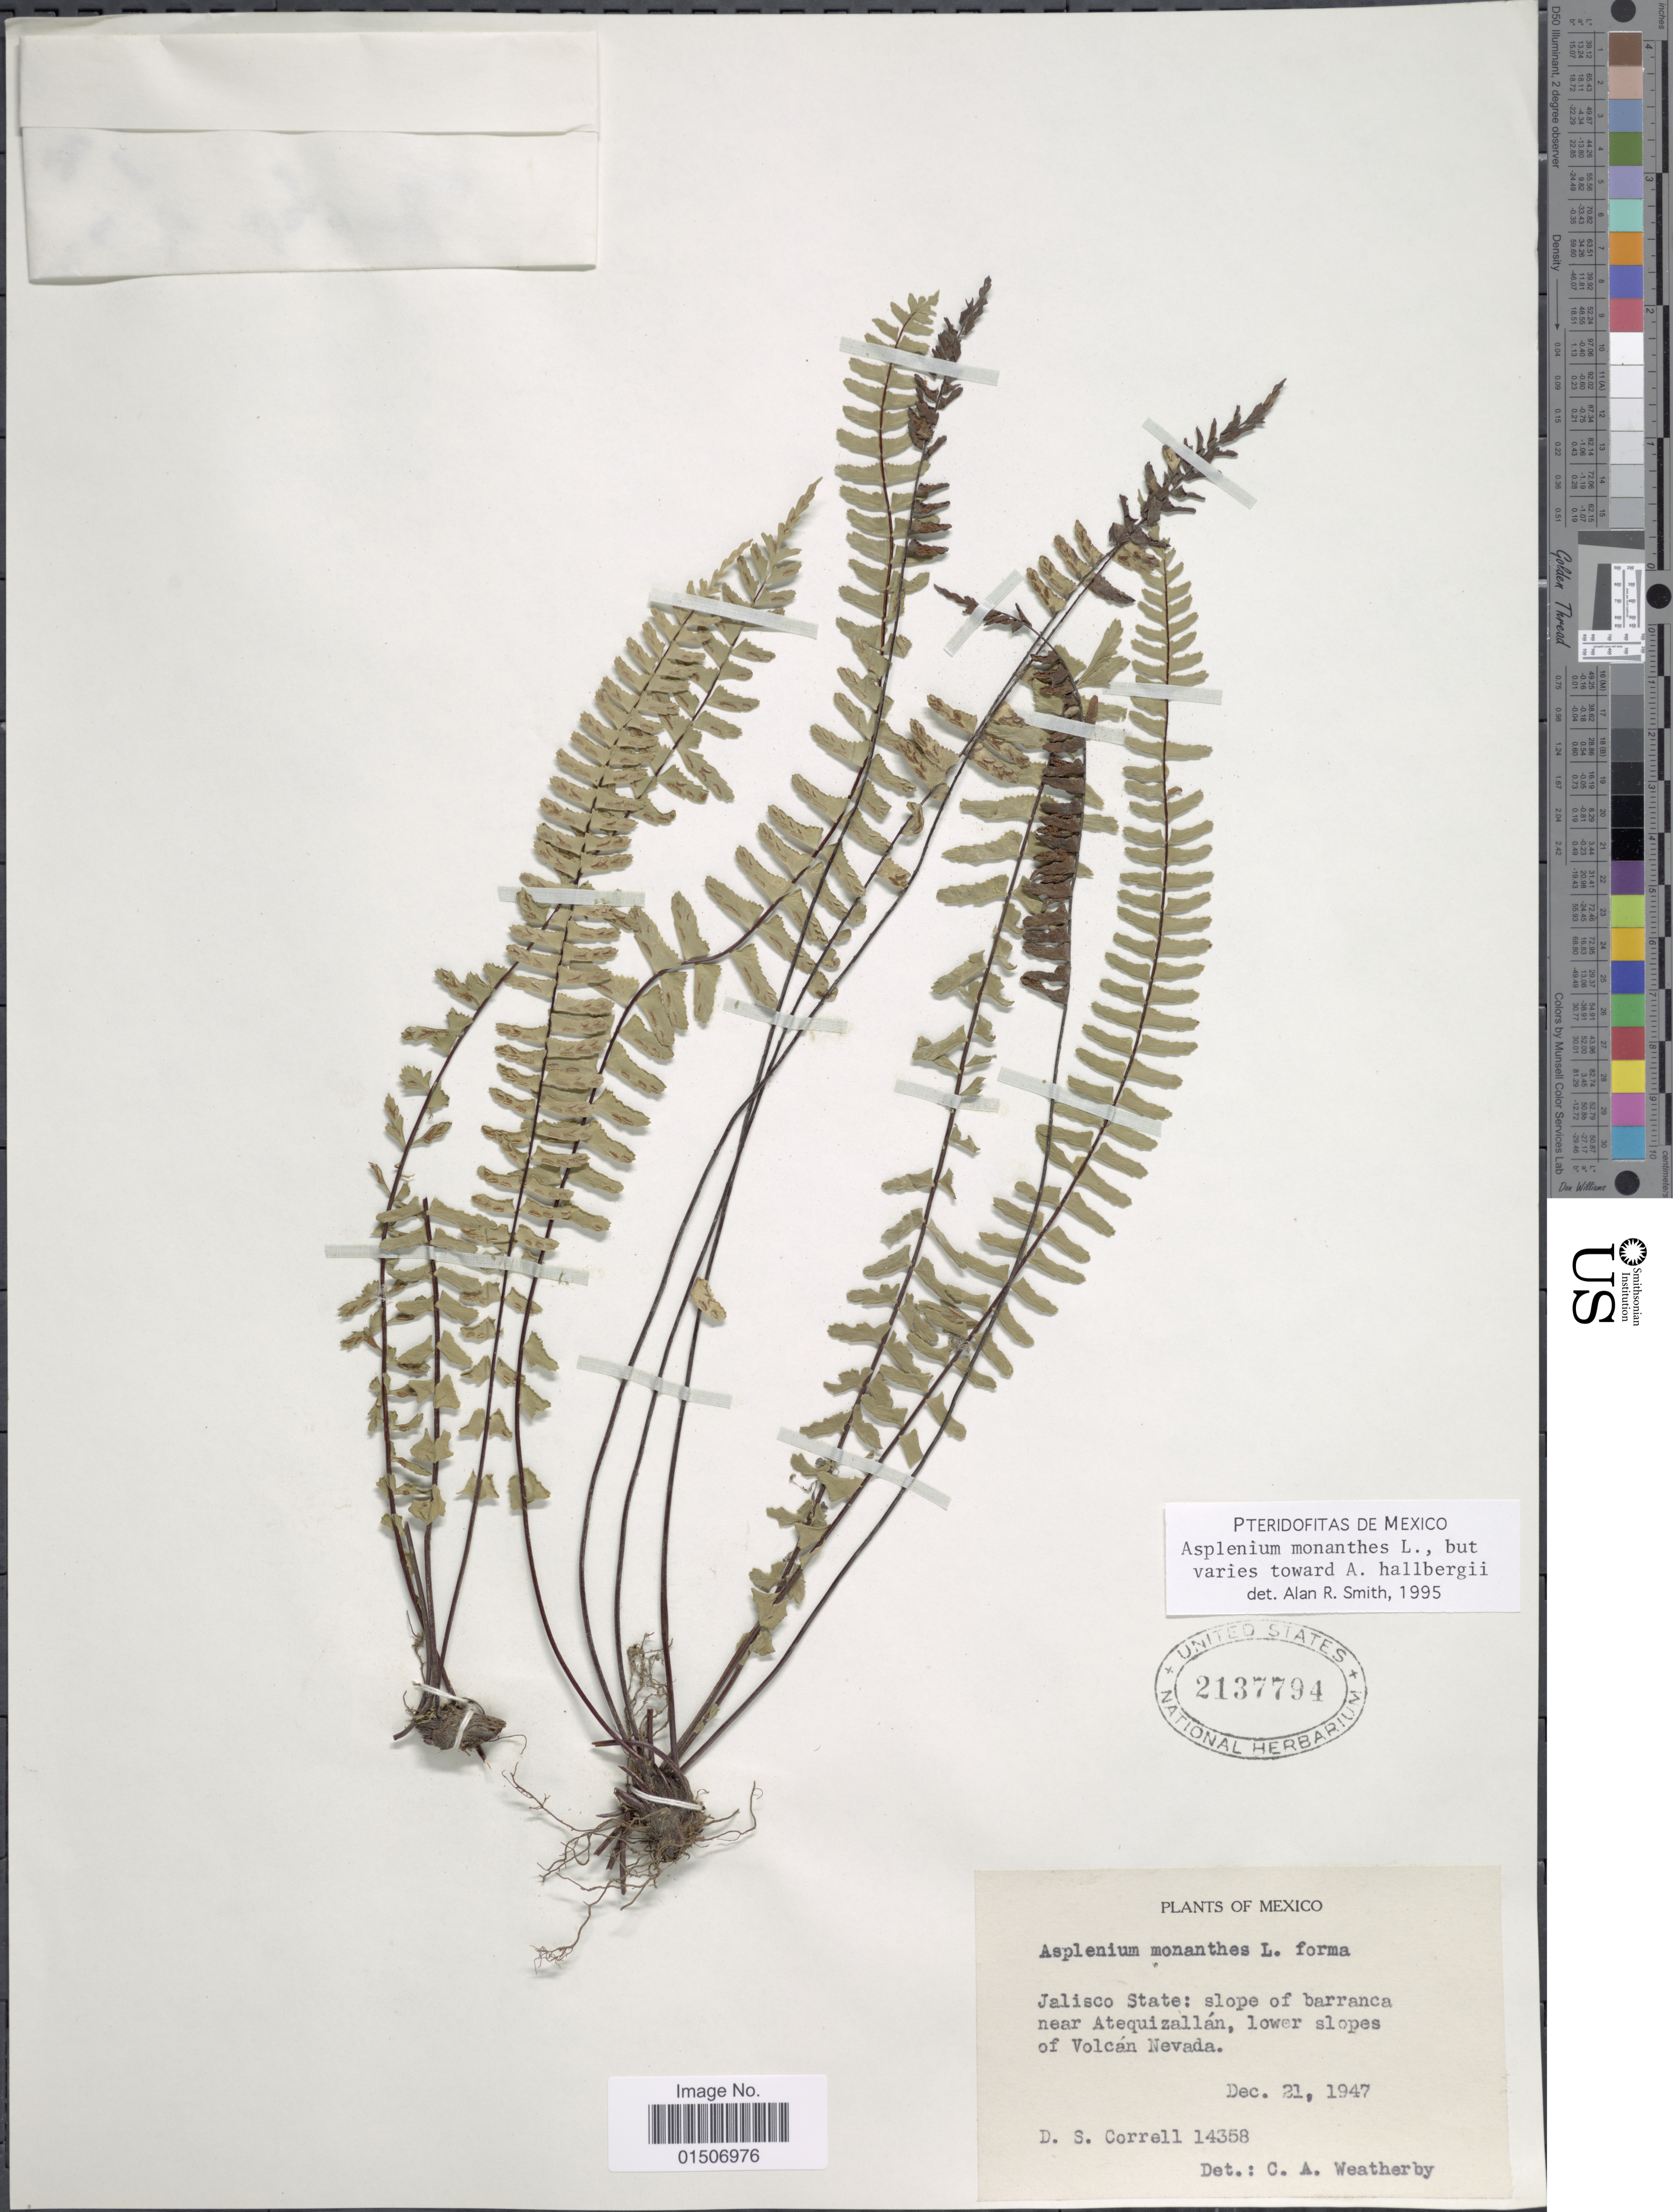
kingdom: Plantae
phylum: Tracheophyta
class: Polypodiopsida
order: Polypodiales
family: Aspleniaceae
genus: Asplenium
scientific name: Asplenium monanthes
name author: L.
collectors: D. S. Correll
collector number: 14358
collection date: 1947-12-21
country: Mexico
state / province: Jalisco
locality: Slope of barranca near Atequizallán, lower slopes of Volcán Nevada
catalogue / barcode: US 2137794